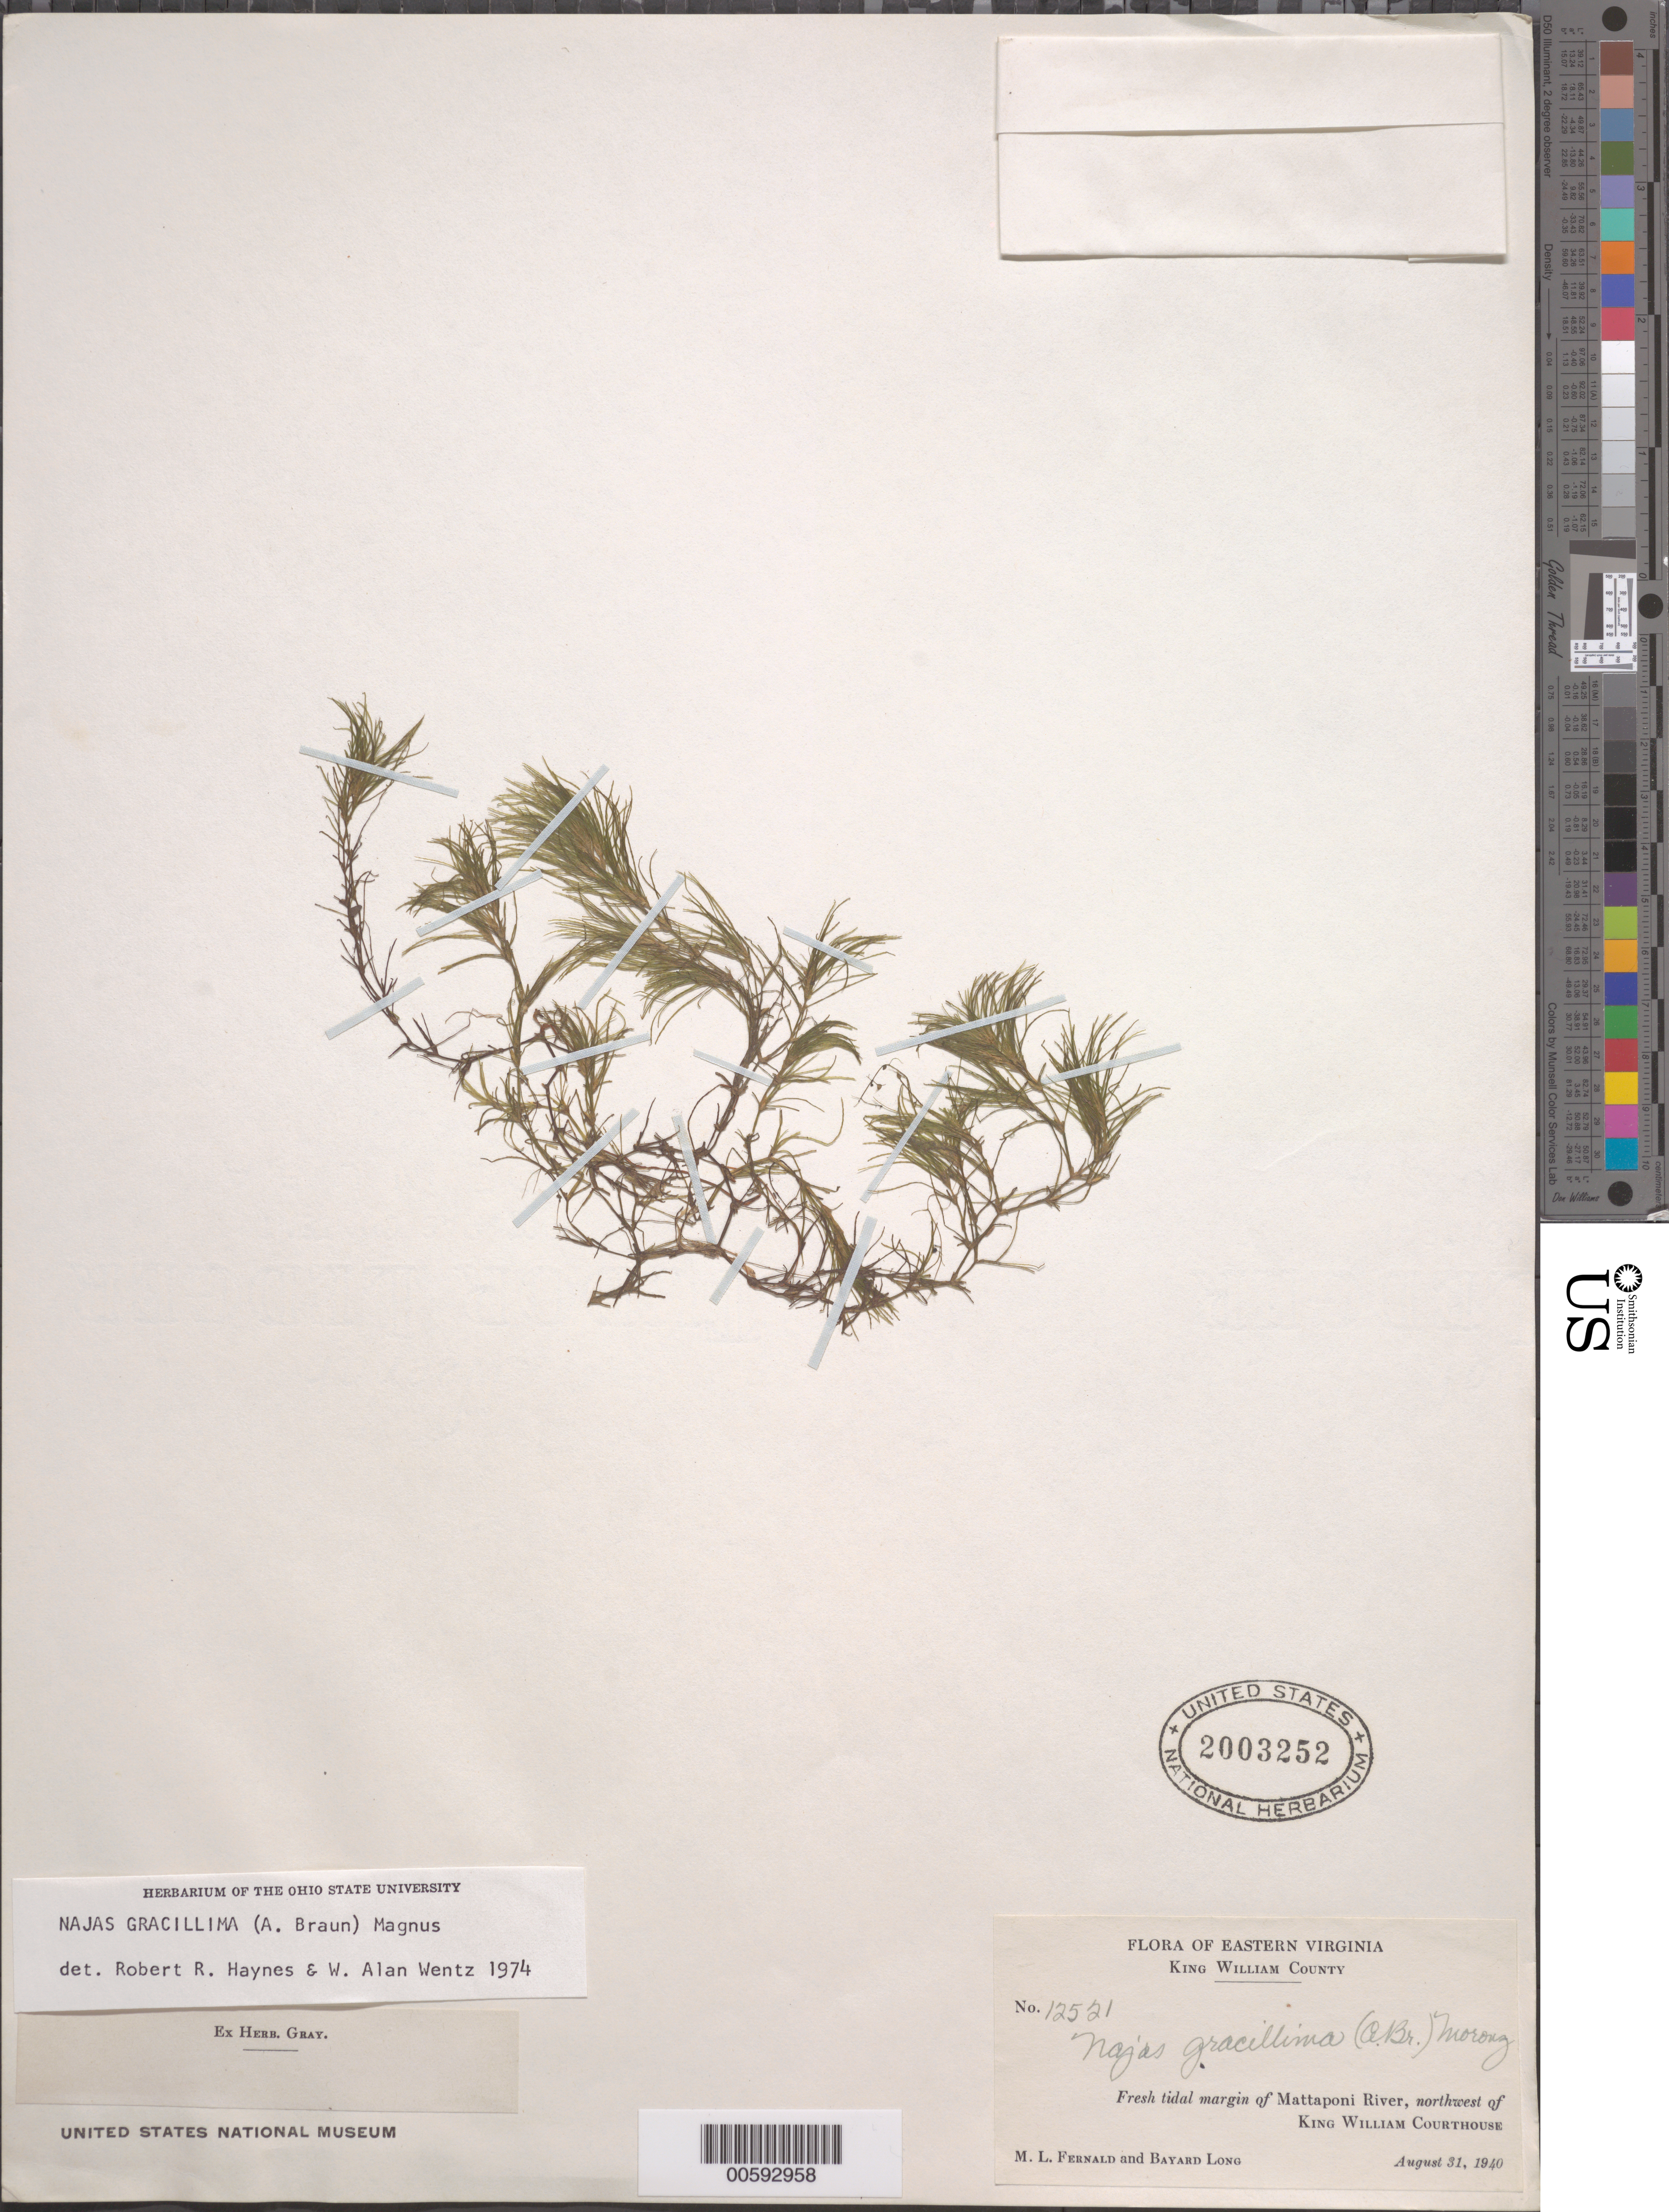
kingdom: Plantae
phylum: Tracheophyta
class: Liliopsida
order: Alismatales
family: Hydrocharitaceae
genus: Najas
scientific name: Najas gracillima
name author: (A. Braun) Magnus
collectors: M. L. Fernald & B. Long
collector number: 12521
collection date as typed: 31 Aug 1940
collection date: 1940-08-31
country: United States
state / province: Virginia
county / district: King William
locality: Mattaponi River, NW of King William Courthouse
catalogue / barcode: US 2003252